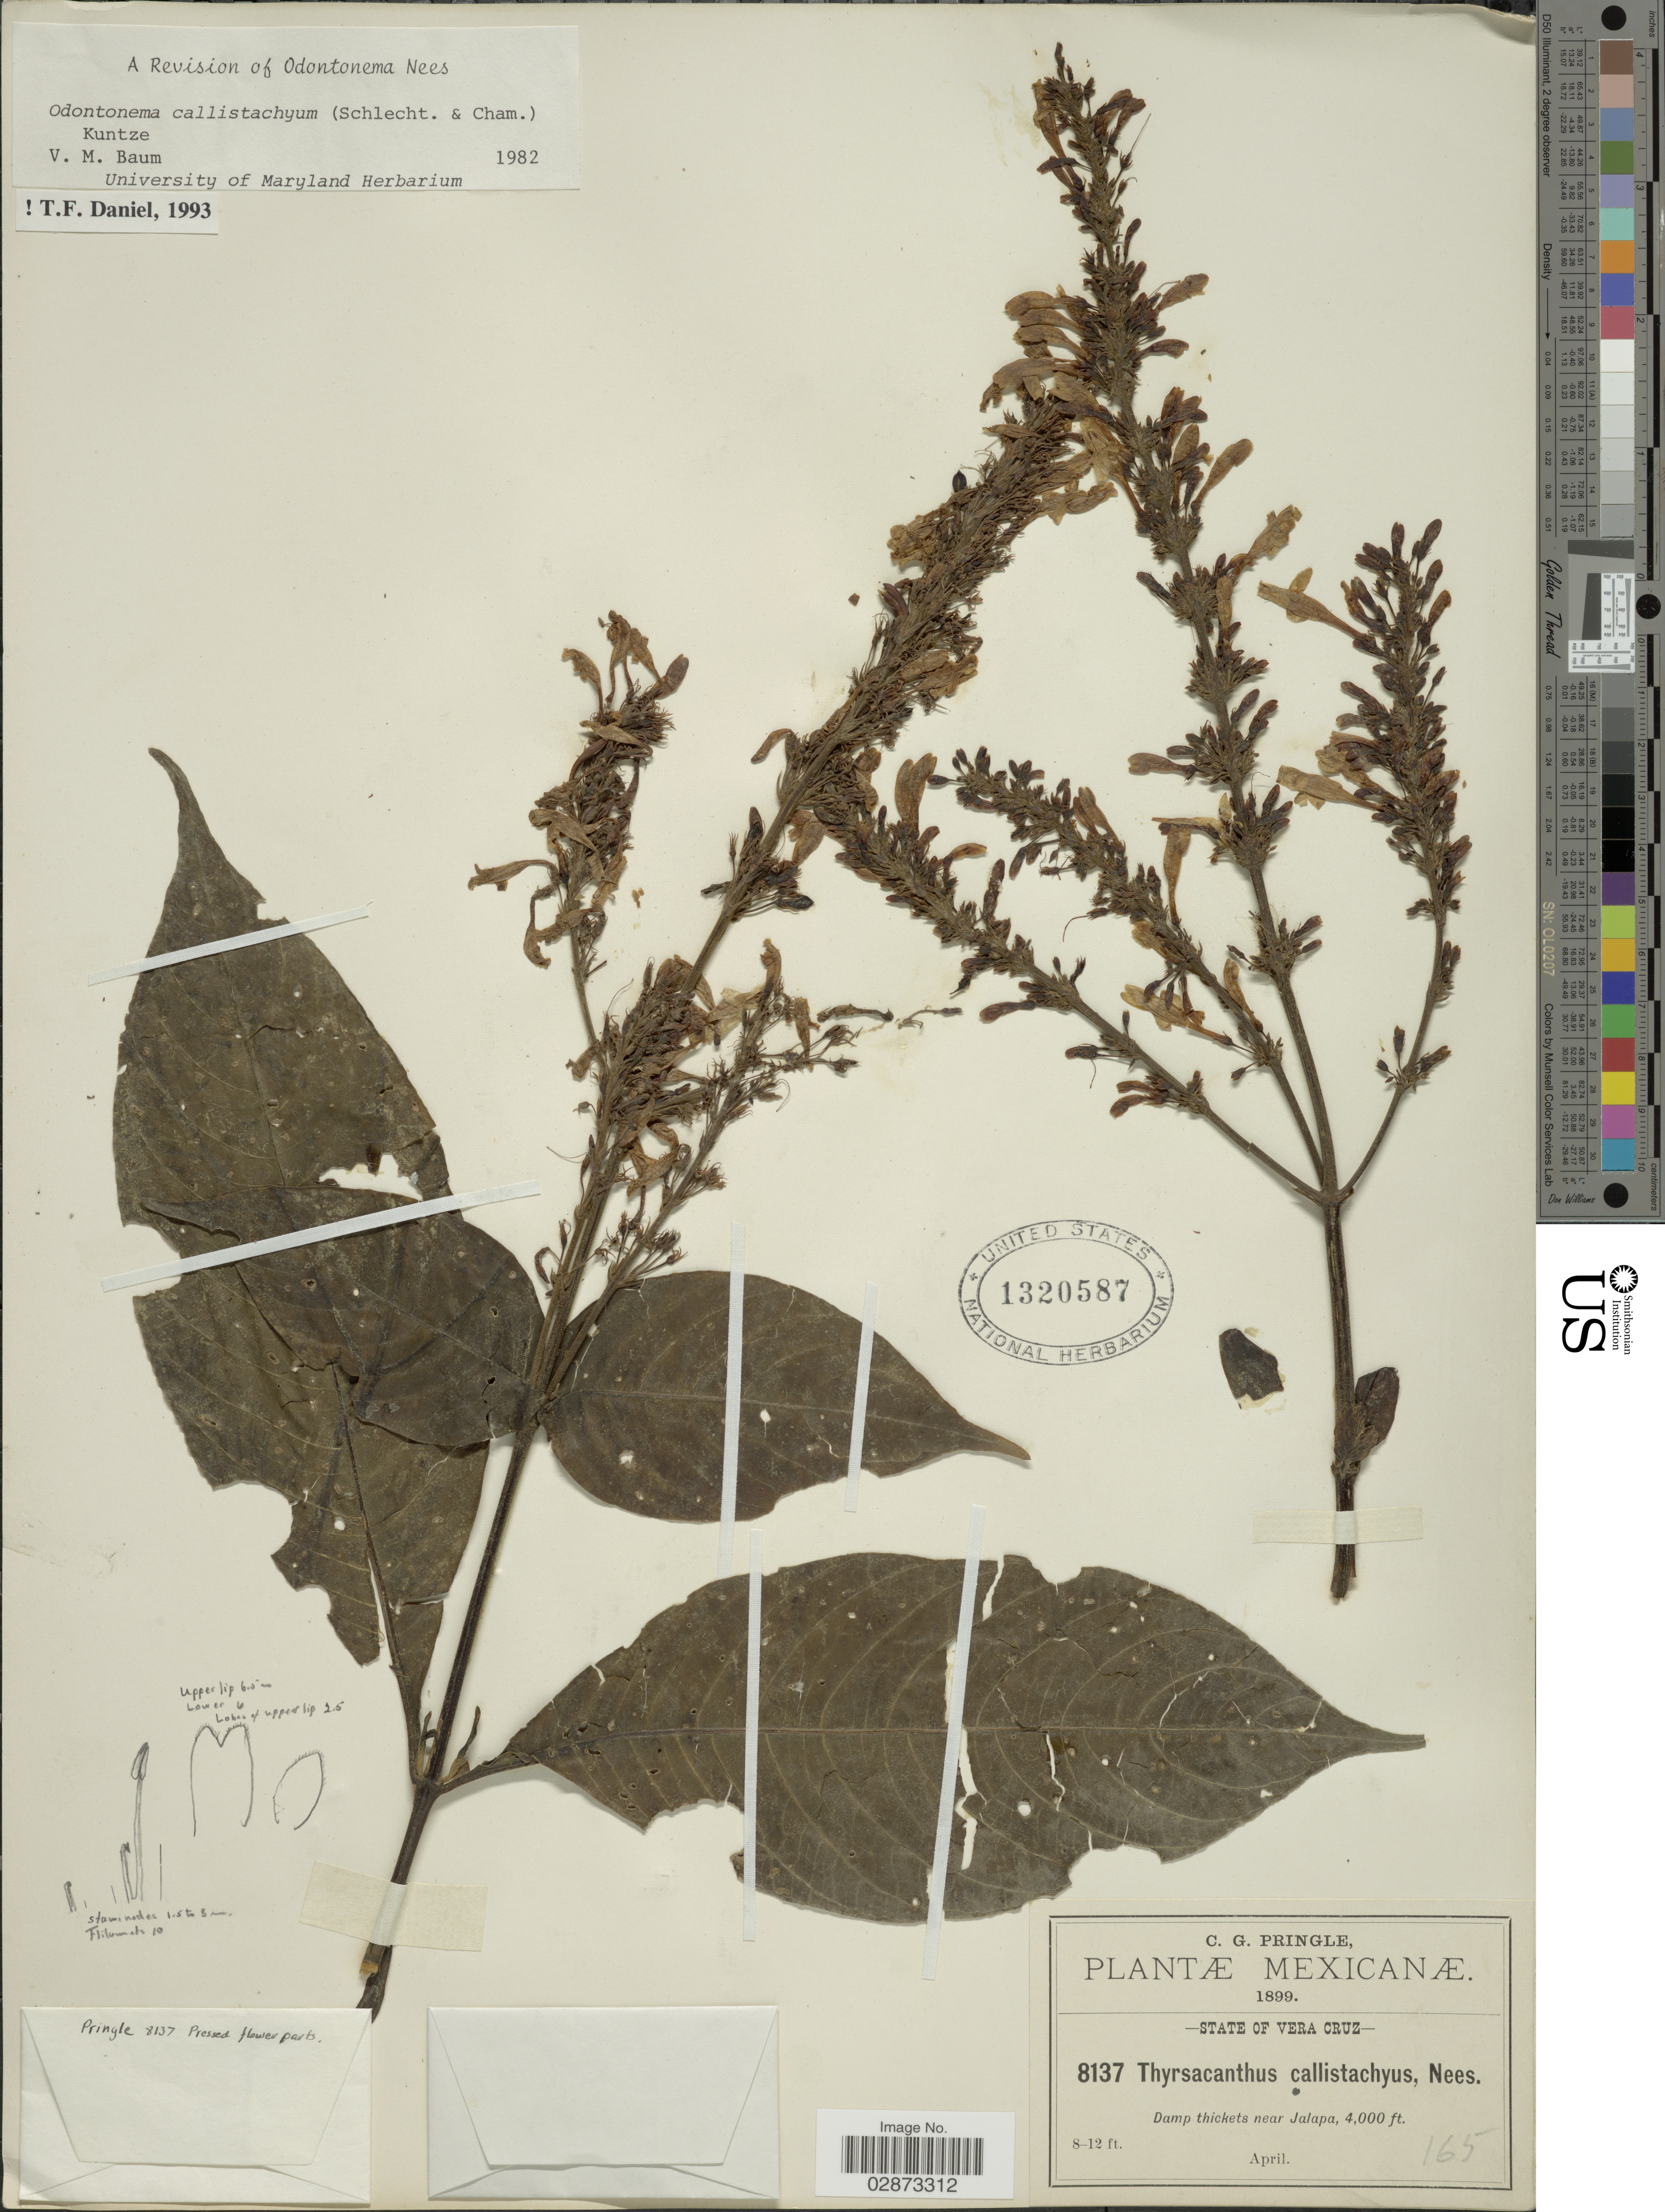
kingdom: Plantae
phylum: Tracheophyta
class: Magnoliopsida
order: Lamiales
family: Acanthaceae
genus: Odontonema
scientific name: Odontonema callistachyum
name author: (Schltdl. & Cham.) Kuntze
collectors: C. G. Pringle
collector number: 8137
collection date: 1899-04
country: Mexico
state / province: Veracruz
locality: State of Veracruz. Damp thickets near Jalapa.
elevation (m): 1219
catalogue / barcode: US 1320587